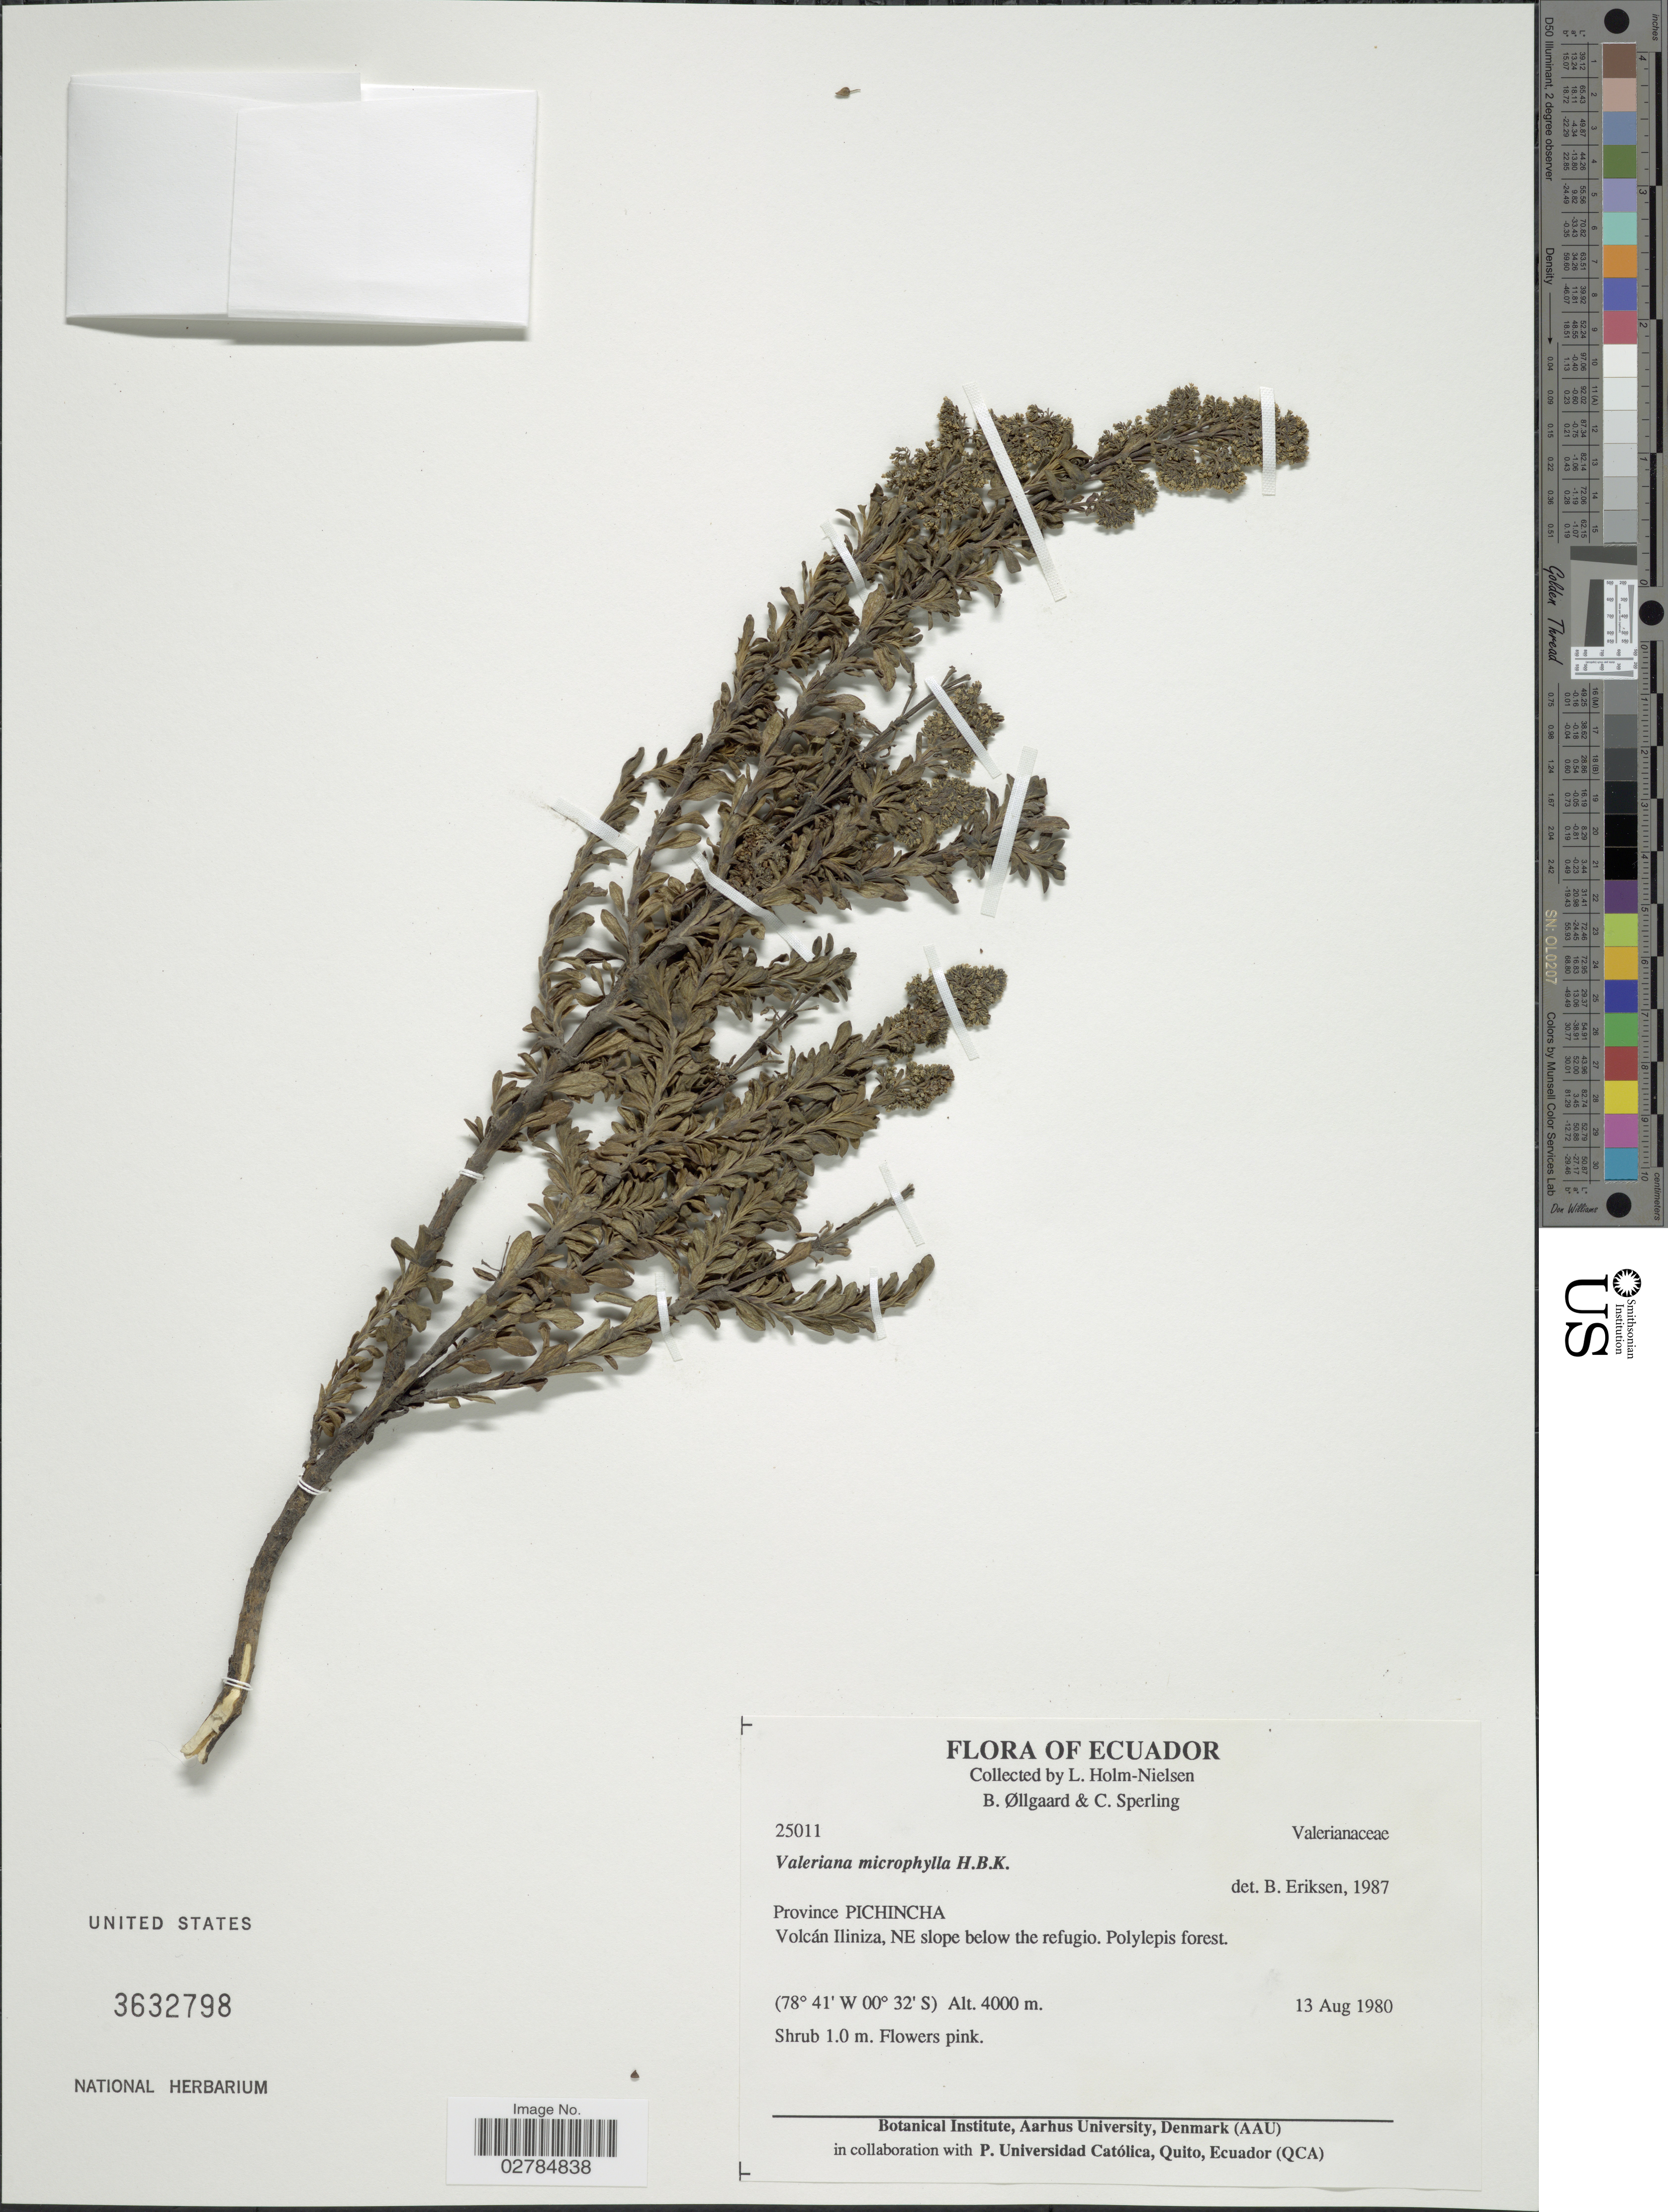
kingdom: Plantae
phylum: Tracheophyta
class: Magnoliopsida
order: Dipsacales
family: Caprifoliaceae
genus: Valeriana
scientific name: Valeriana microphylla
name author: Kunth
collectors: L. Holm-Nielsen, B. Øllgaard & C. Sperling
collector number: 25011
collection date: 1980-08-13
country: Ecuador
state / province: Pichincha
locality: Volcán Iliniza, NE slope below the refugio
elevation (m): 4000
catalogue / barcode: US 3632798